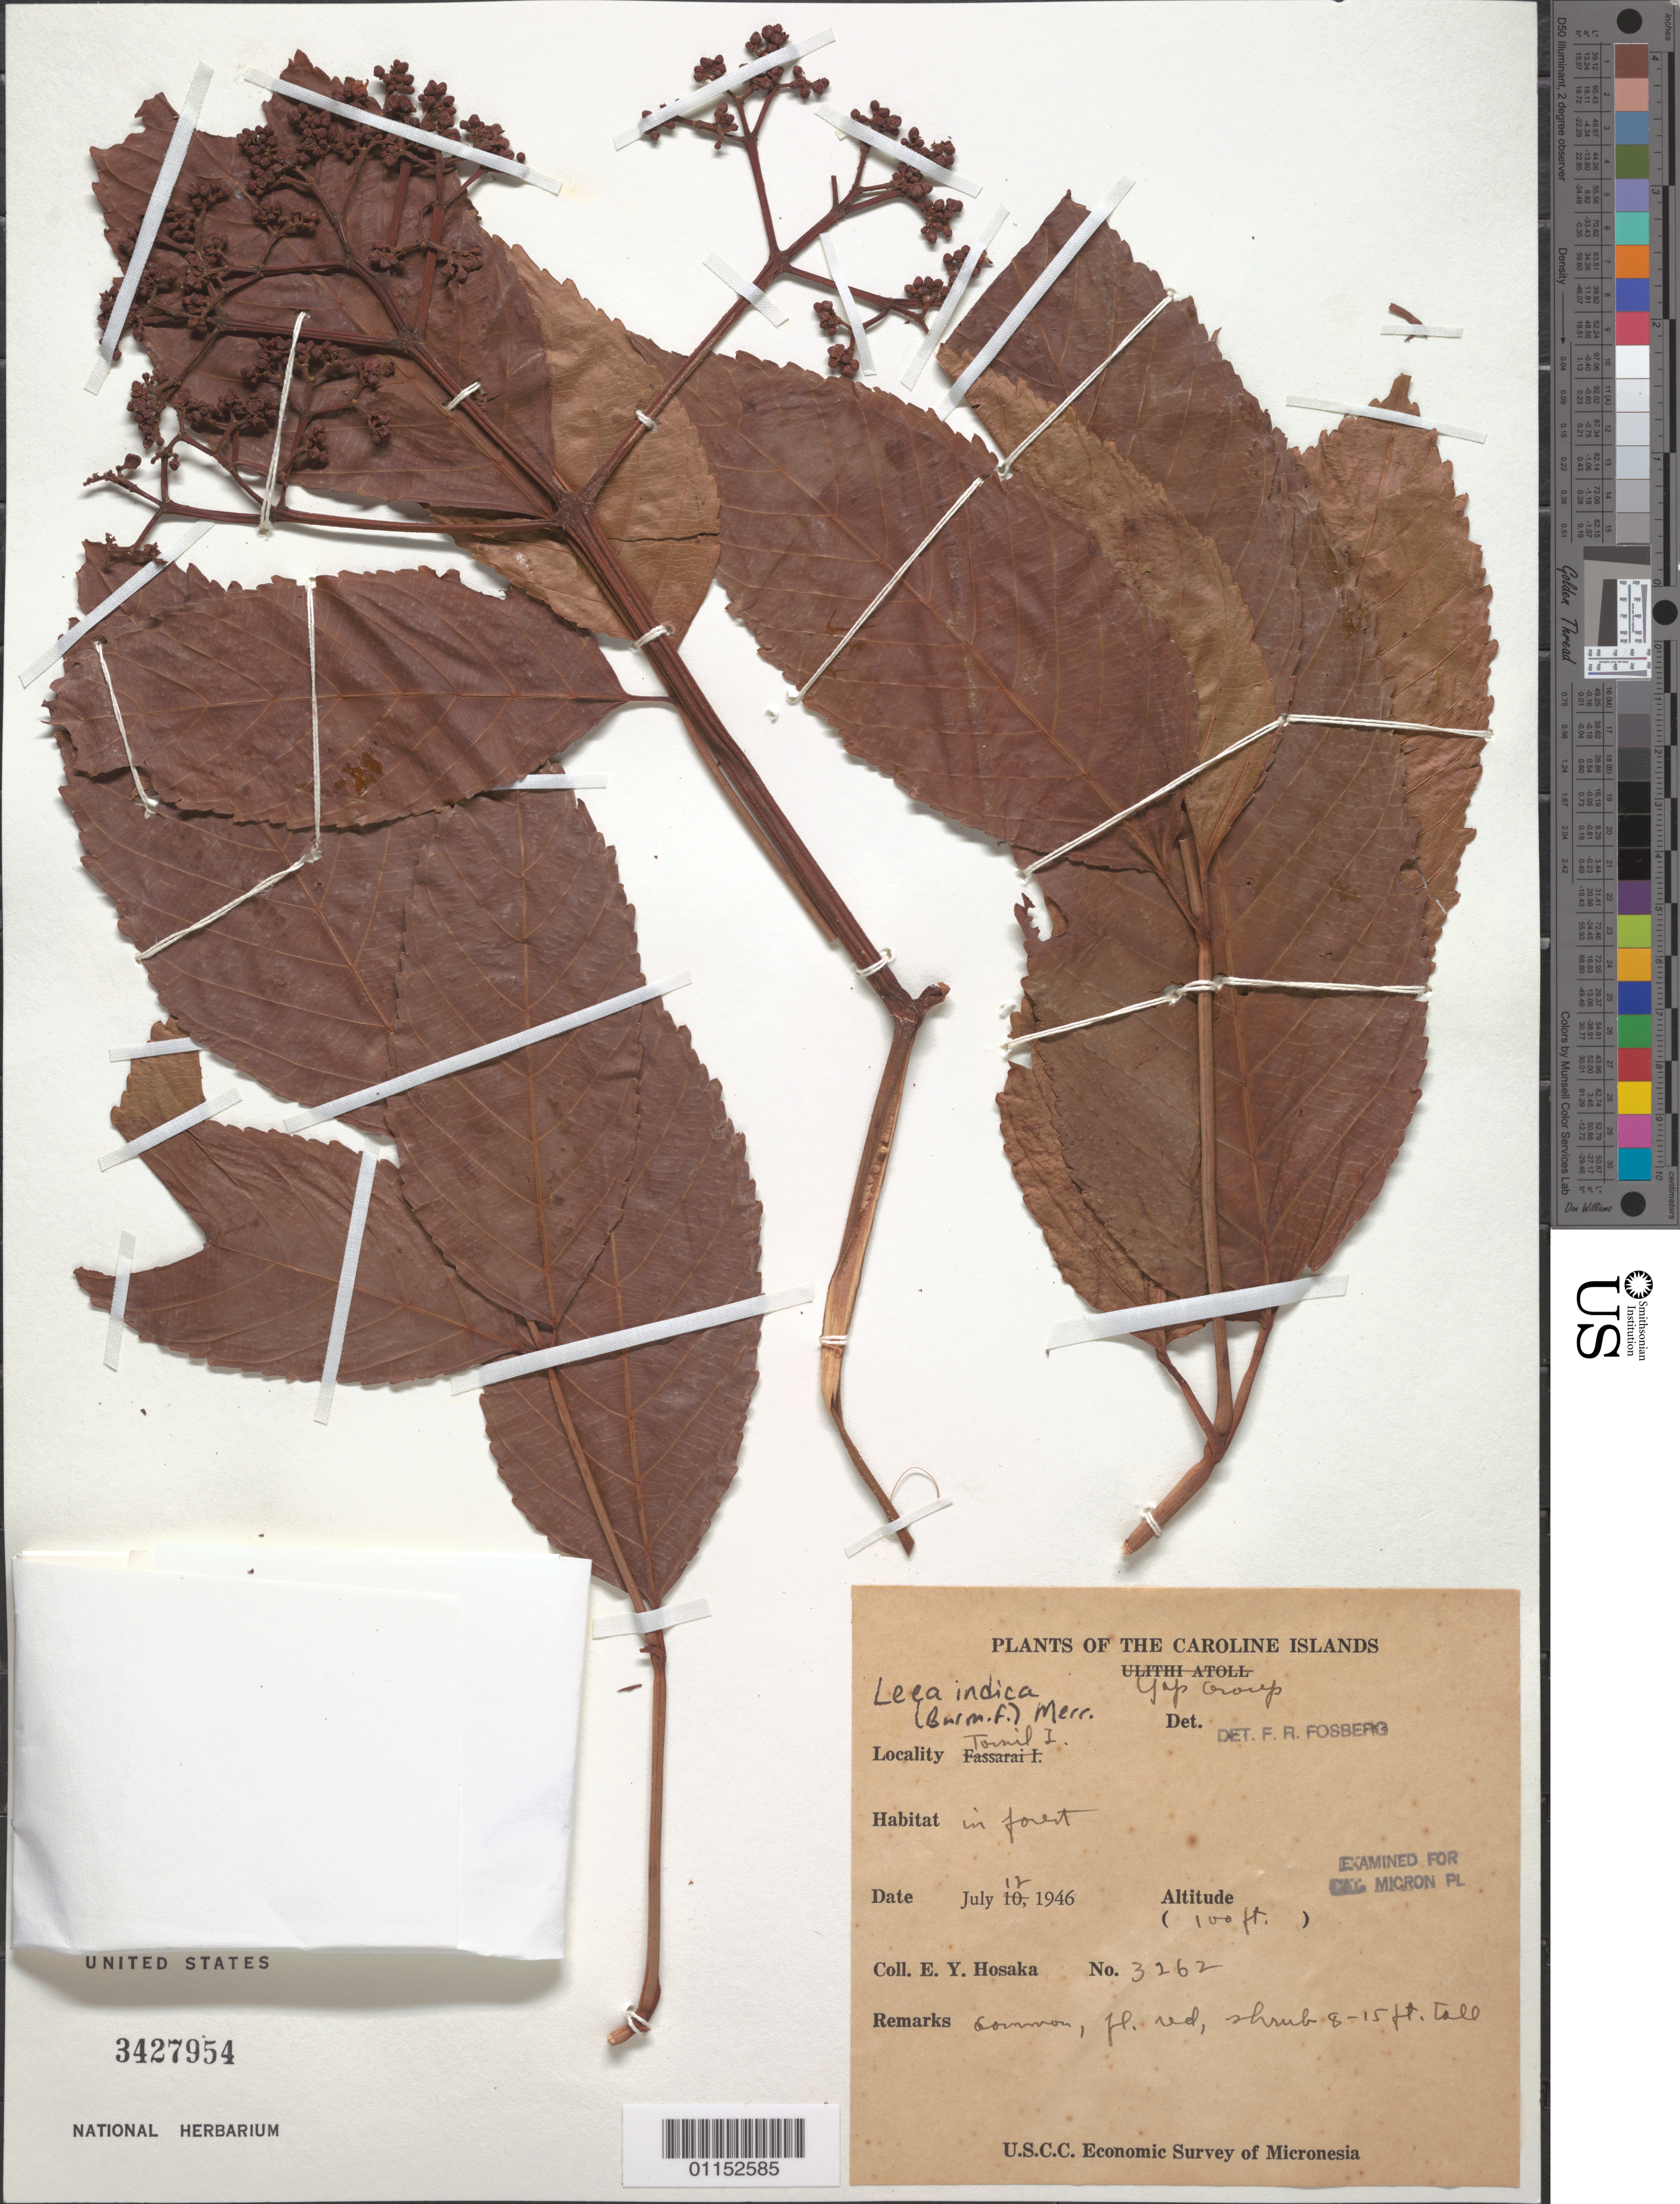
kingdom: Plantae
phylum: Tracheophyta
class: Magnoliopsida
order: Vitales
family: Vitaceae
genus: Leea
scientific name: Leea guineensis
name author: G. Don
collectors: E. Y. Hosaka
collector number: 3262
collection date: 1946-07-12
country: Micronesia, Federated States of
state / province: Yap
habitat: In forest, common, shrub.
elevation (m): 30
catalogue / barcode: US 3427954